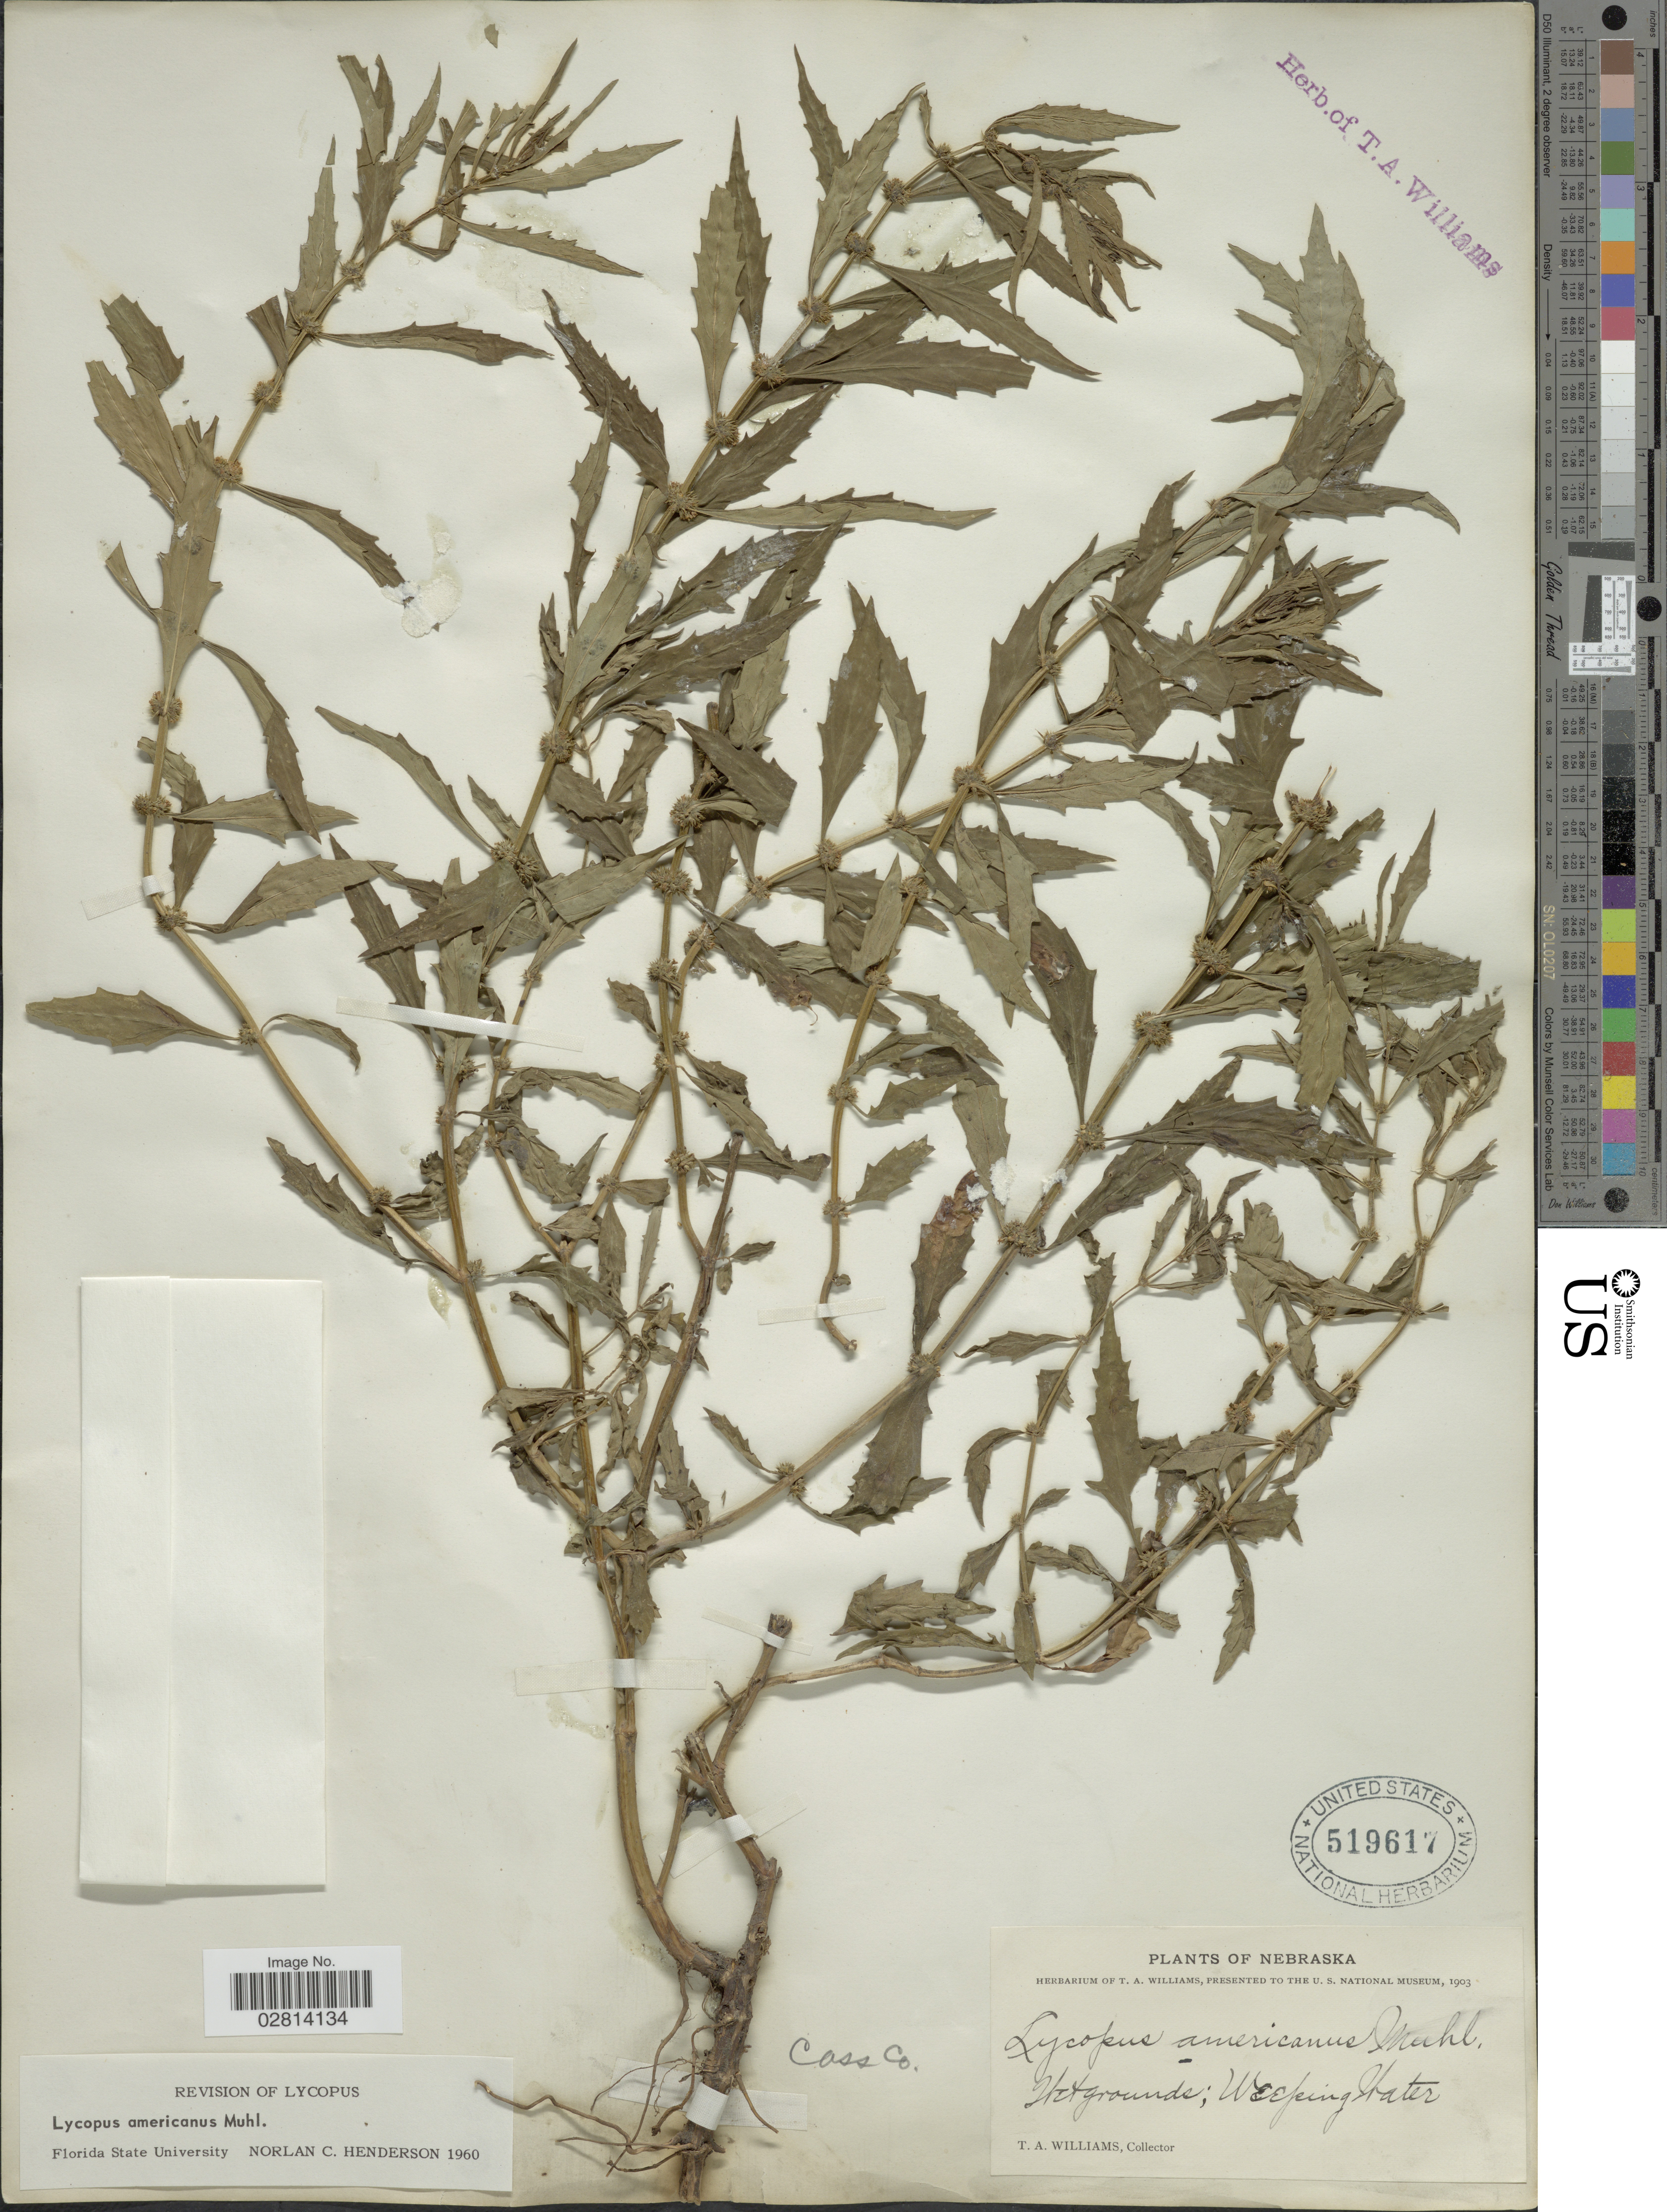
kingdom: Plantae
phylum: Tracheophyta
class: Magnoliopsida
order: Lamiales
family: Lamiaceae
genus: Lycopus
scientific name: Lycopus americanus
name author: Muhl. ex W.P.C. Barton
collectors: T. A. Williams (herbarium)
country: United States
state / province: Nebraska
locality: Weeping Water, Cass Co.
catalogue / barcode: US 519617